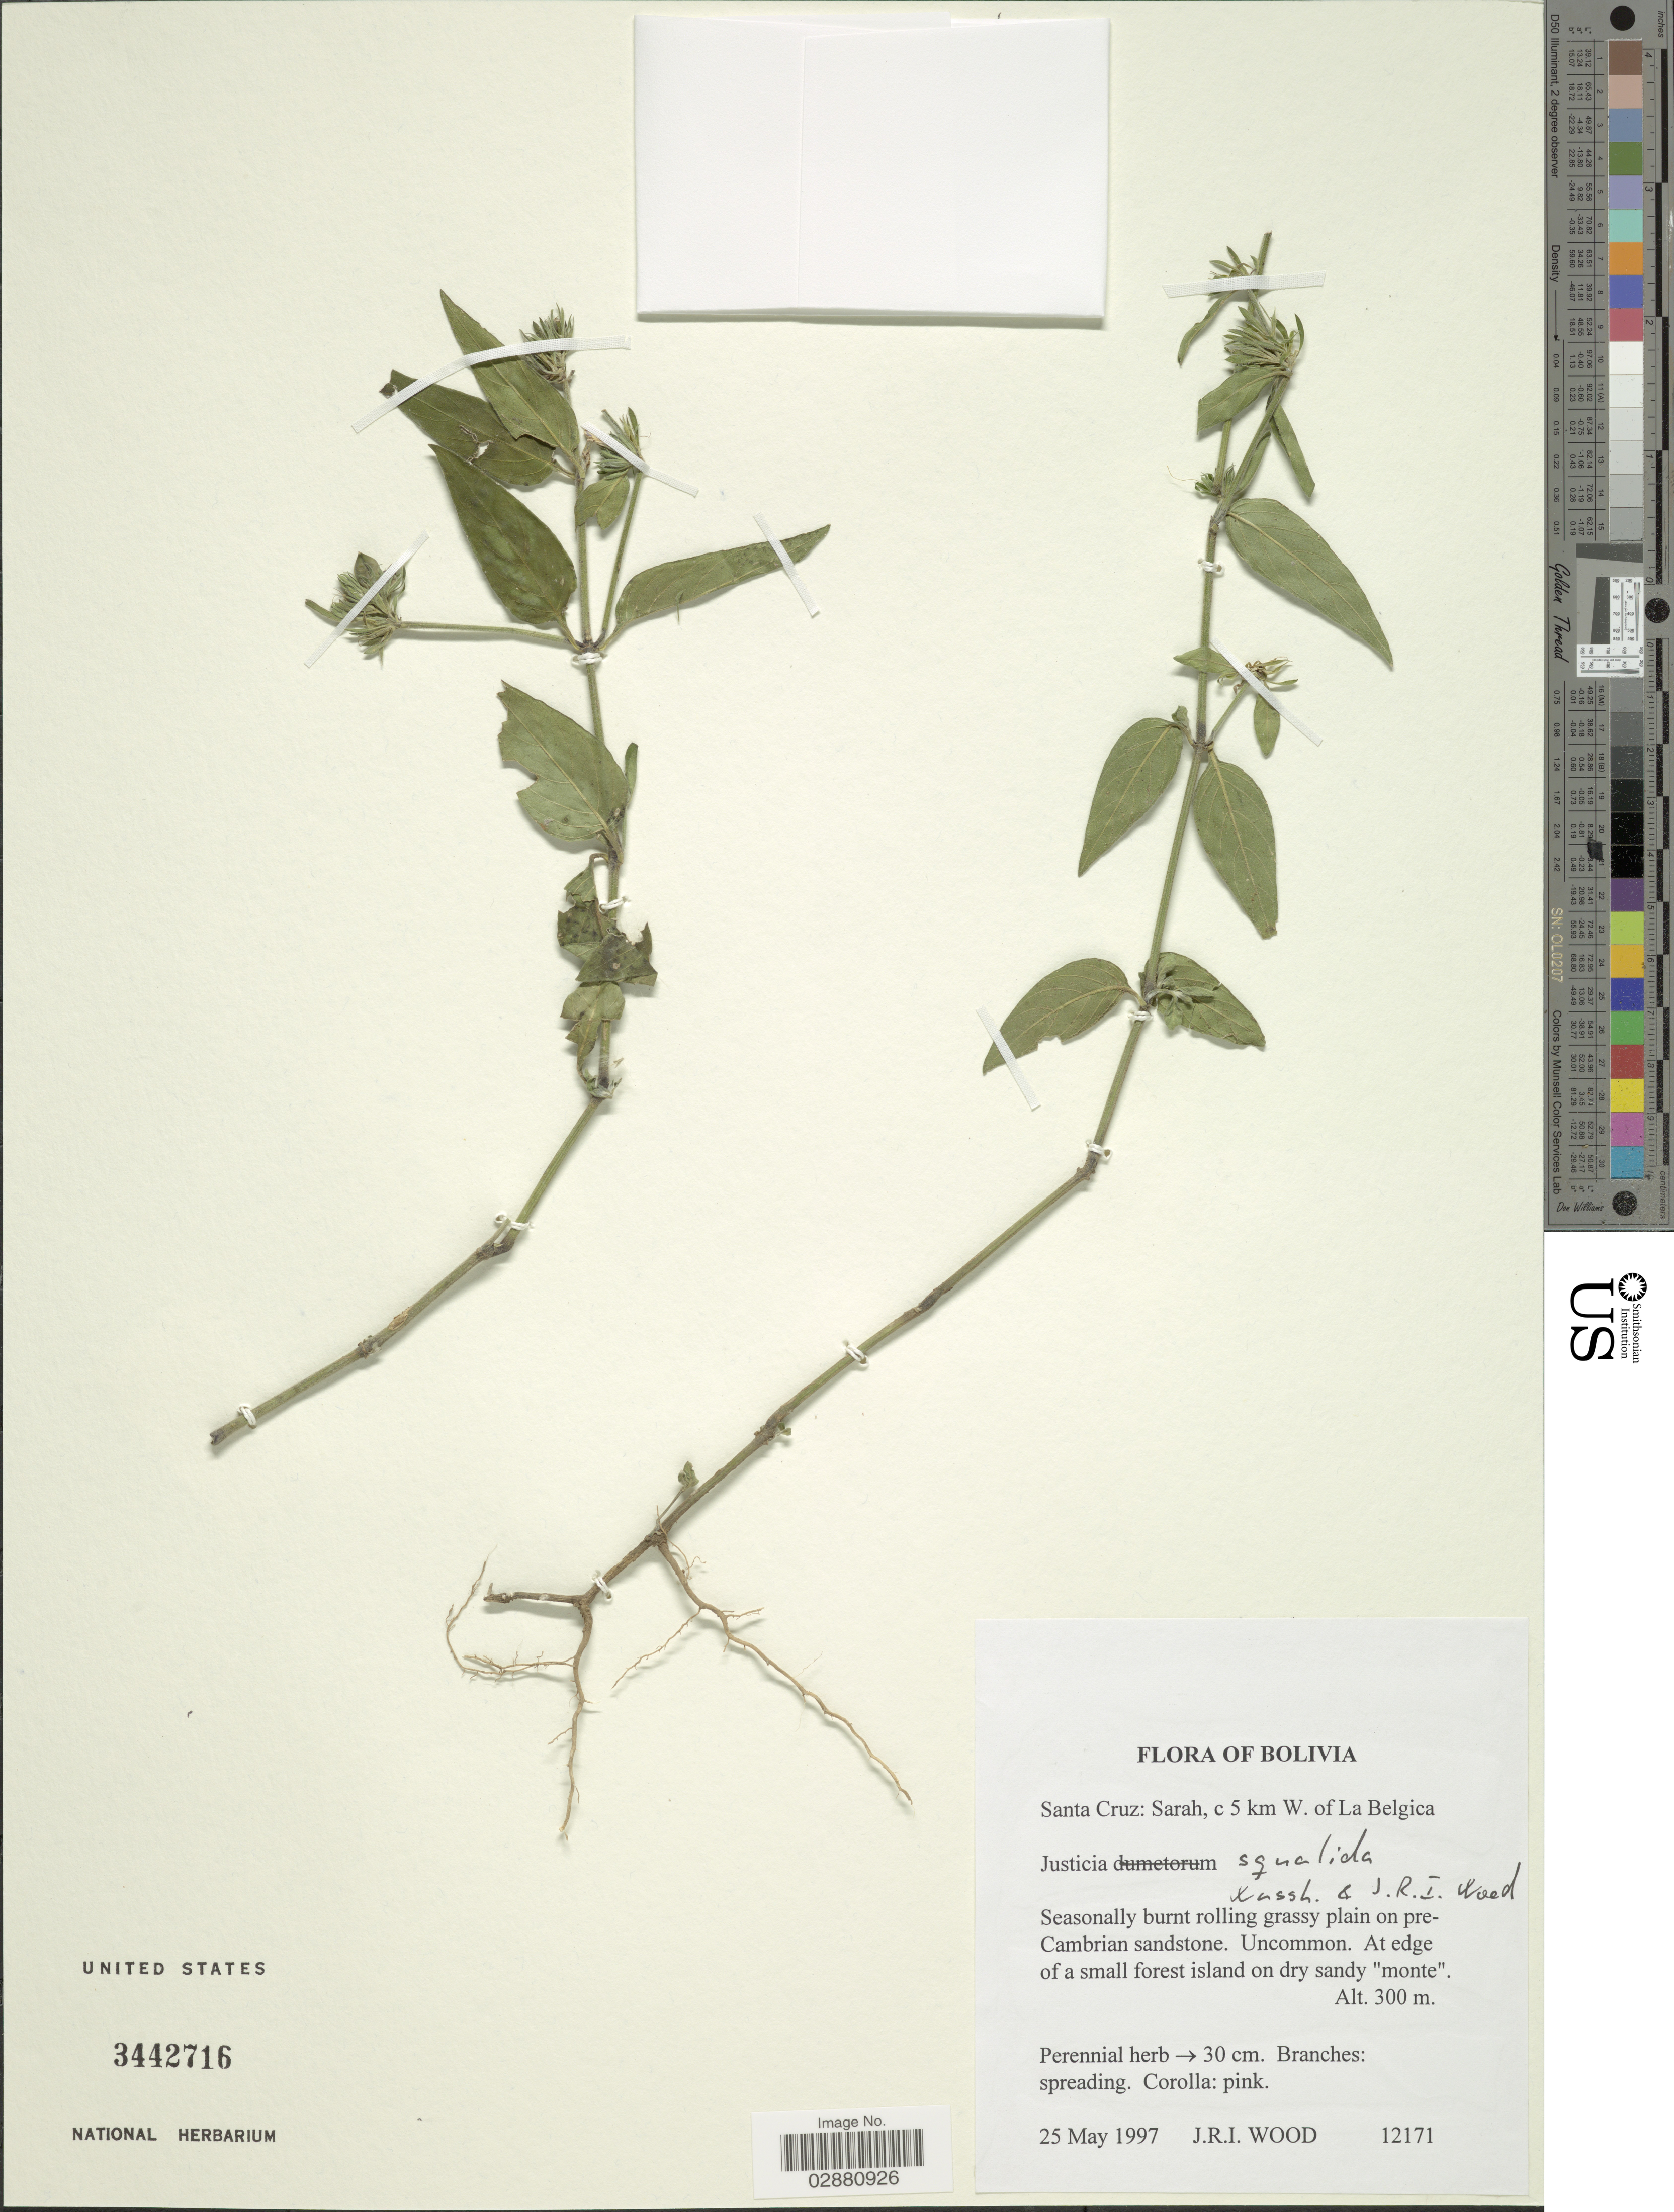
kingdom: Plantae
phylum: Tracheophyta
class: Magnoliopsida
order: Lamiales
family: Acanthaceae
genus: Justicia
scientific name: Justicia squalida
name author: Wassh. & J.R.I. Wood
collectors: J. R. I. Wood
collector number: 12171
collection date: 1997-05-25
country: Bolivia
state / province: Santa Cruz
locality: Sarah, c 5 km W. of La Belgica.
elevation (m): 300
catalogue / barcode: US 3442716